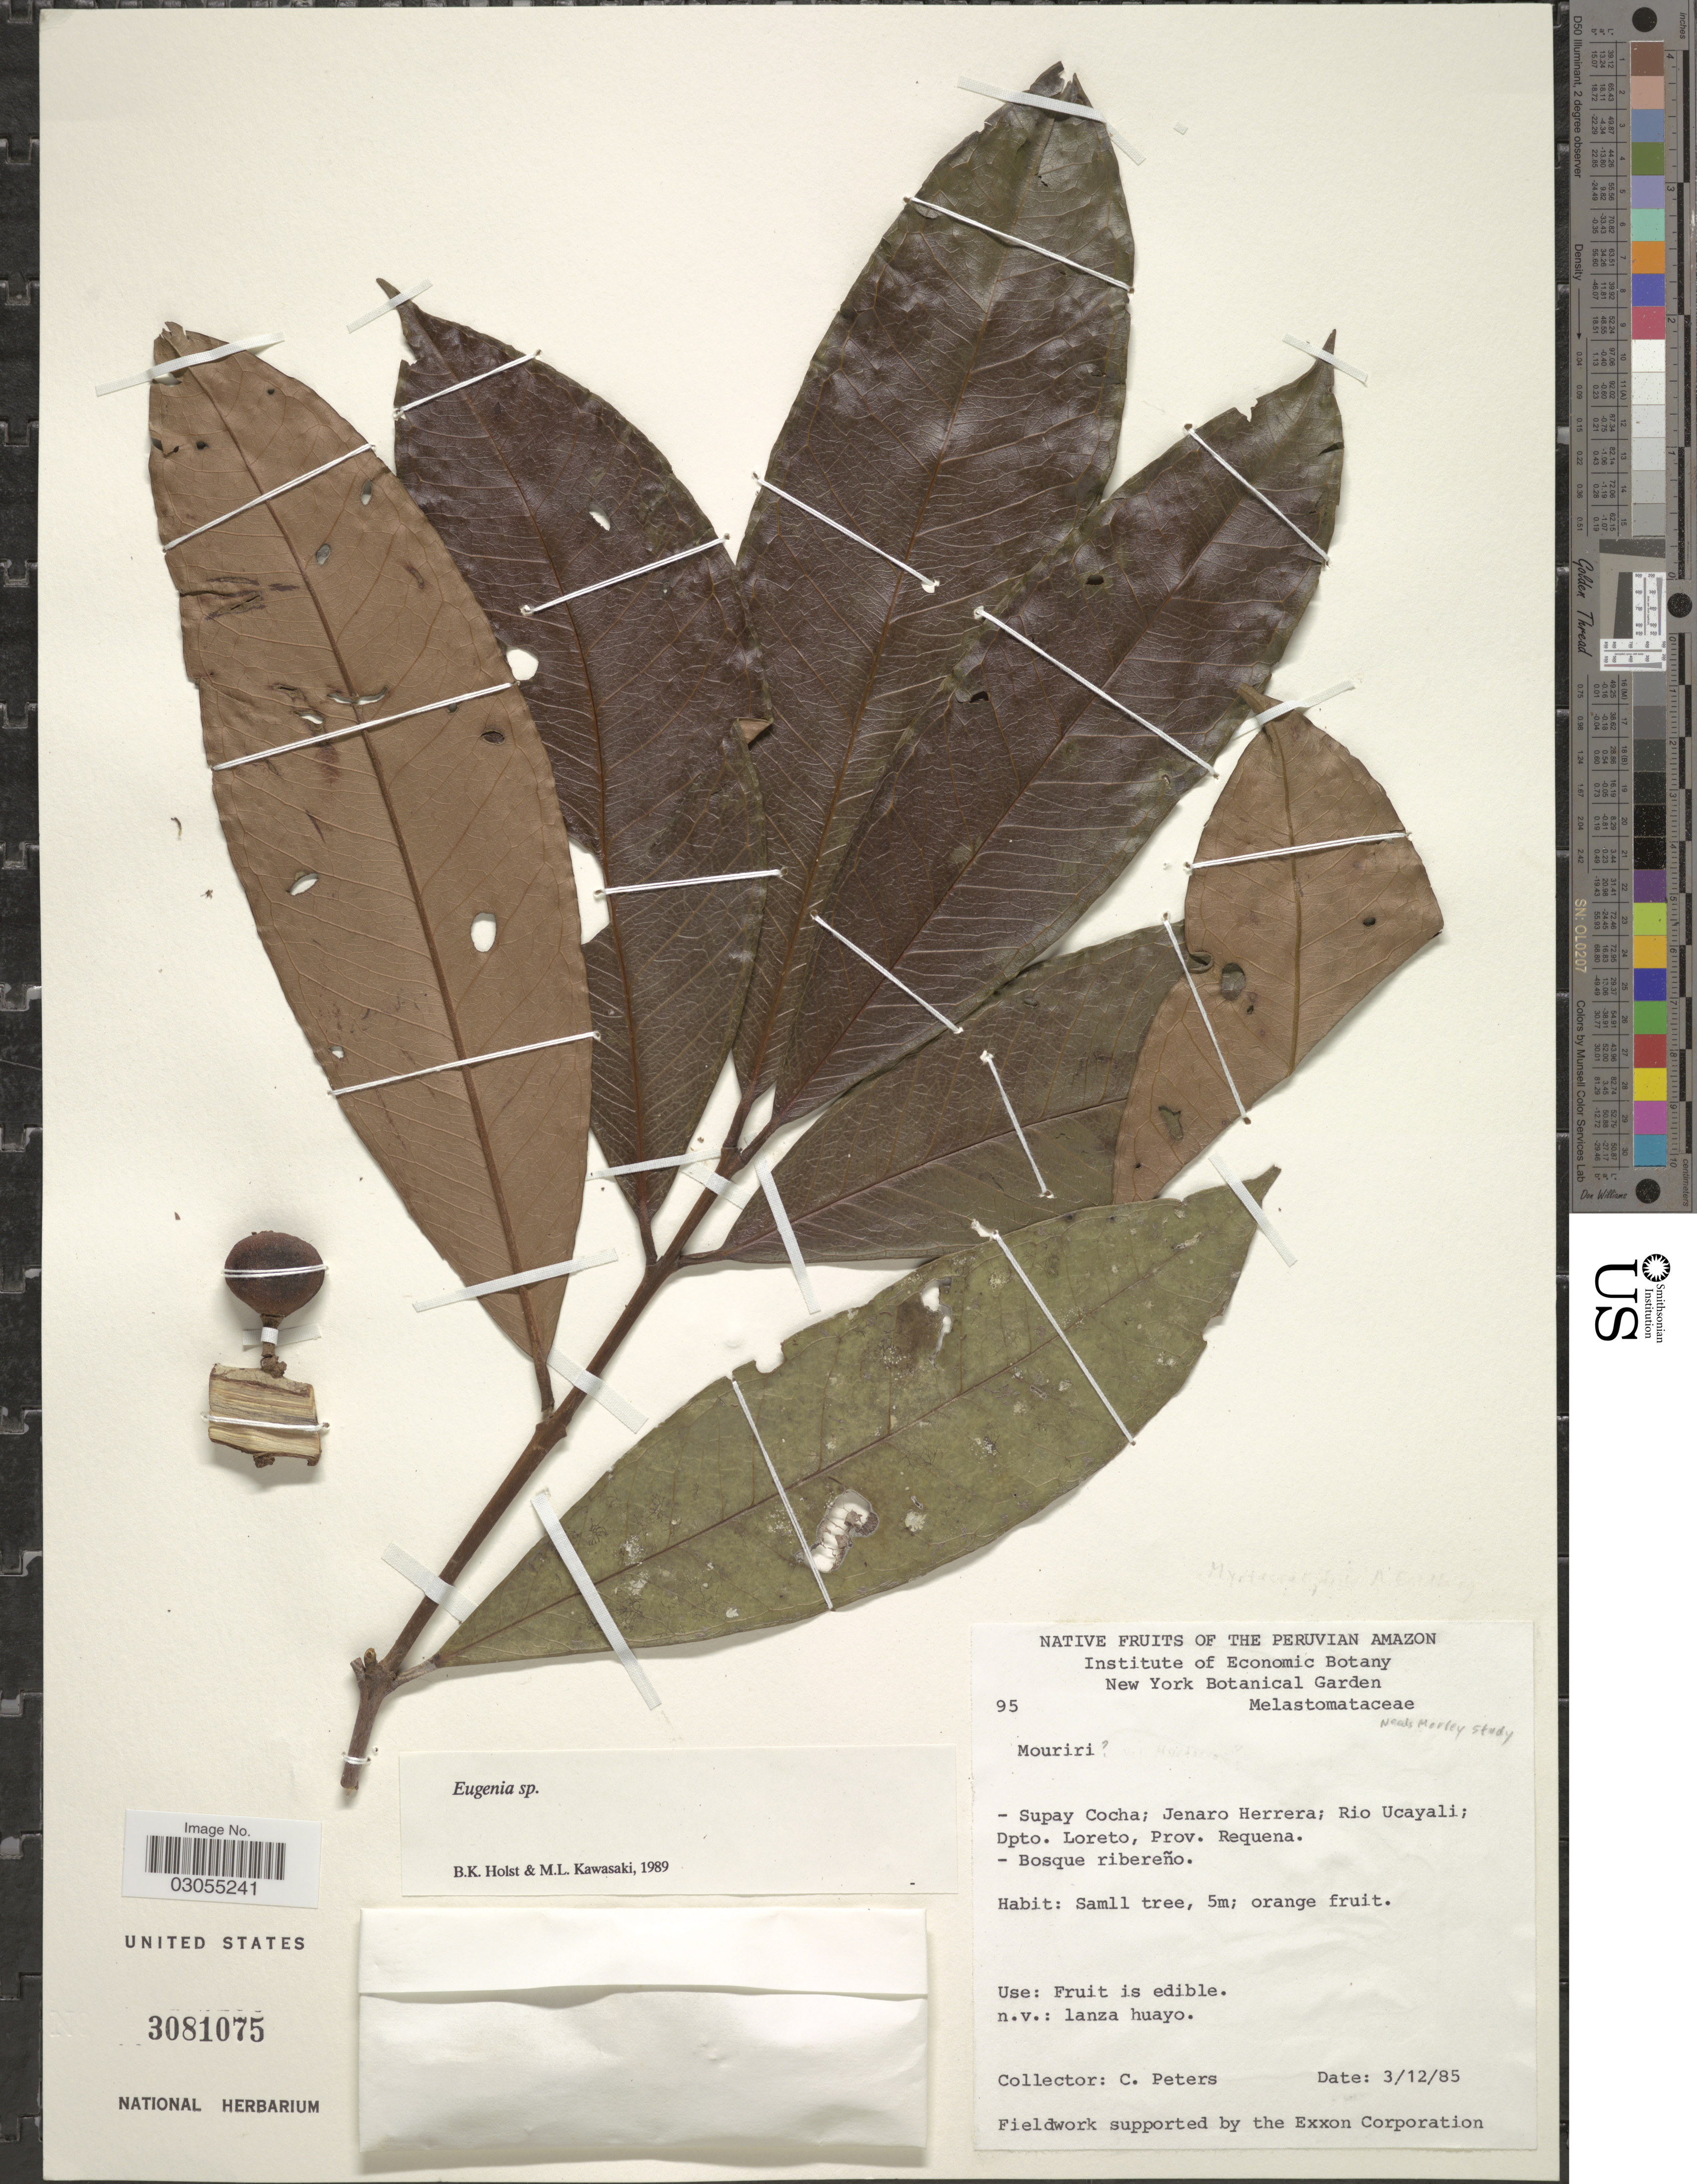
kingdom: Plantae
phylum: Tracheophyta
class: Magnoliopsida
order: Myrtales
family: Myrtaceae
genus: Eugenia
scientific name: Eugenia sp.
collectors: C. Peters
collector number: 95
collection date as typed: Transcribed d/m/y: 3/12/85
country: Peru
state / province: Loreto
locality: The Peruvian Amazon. Supay Cocha; Jenaro Herrera; Rio Ucayali; Dpto. Loreto, Prov. Requena.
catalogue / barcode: US 3081075